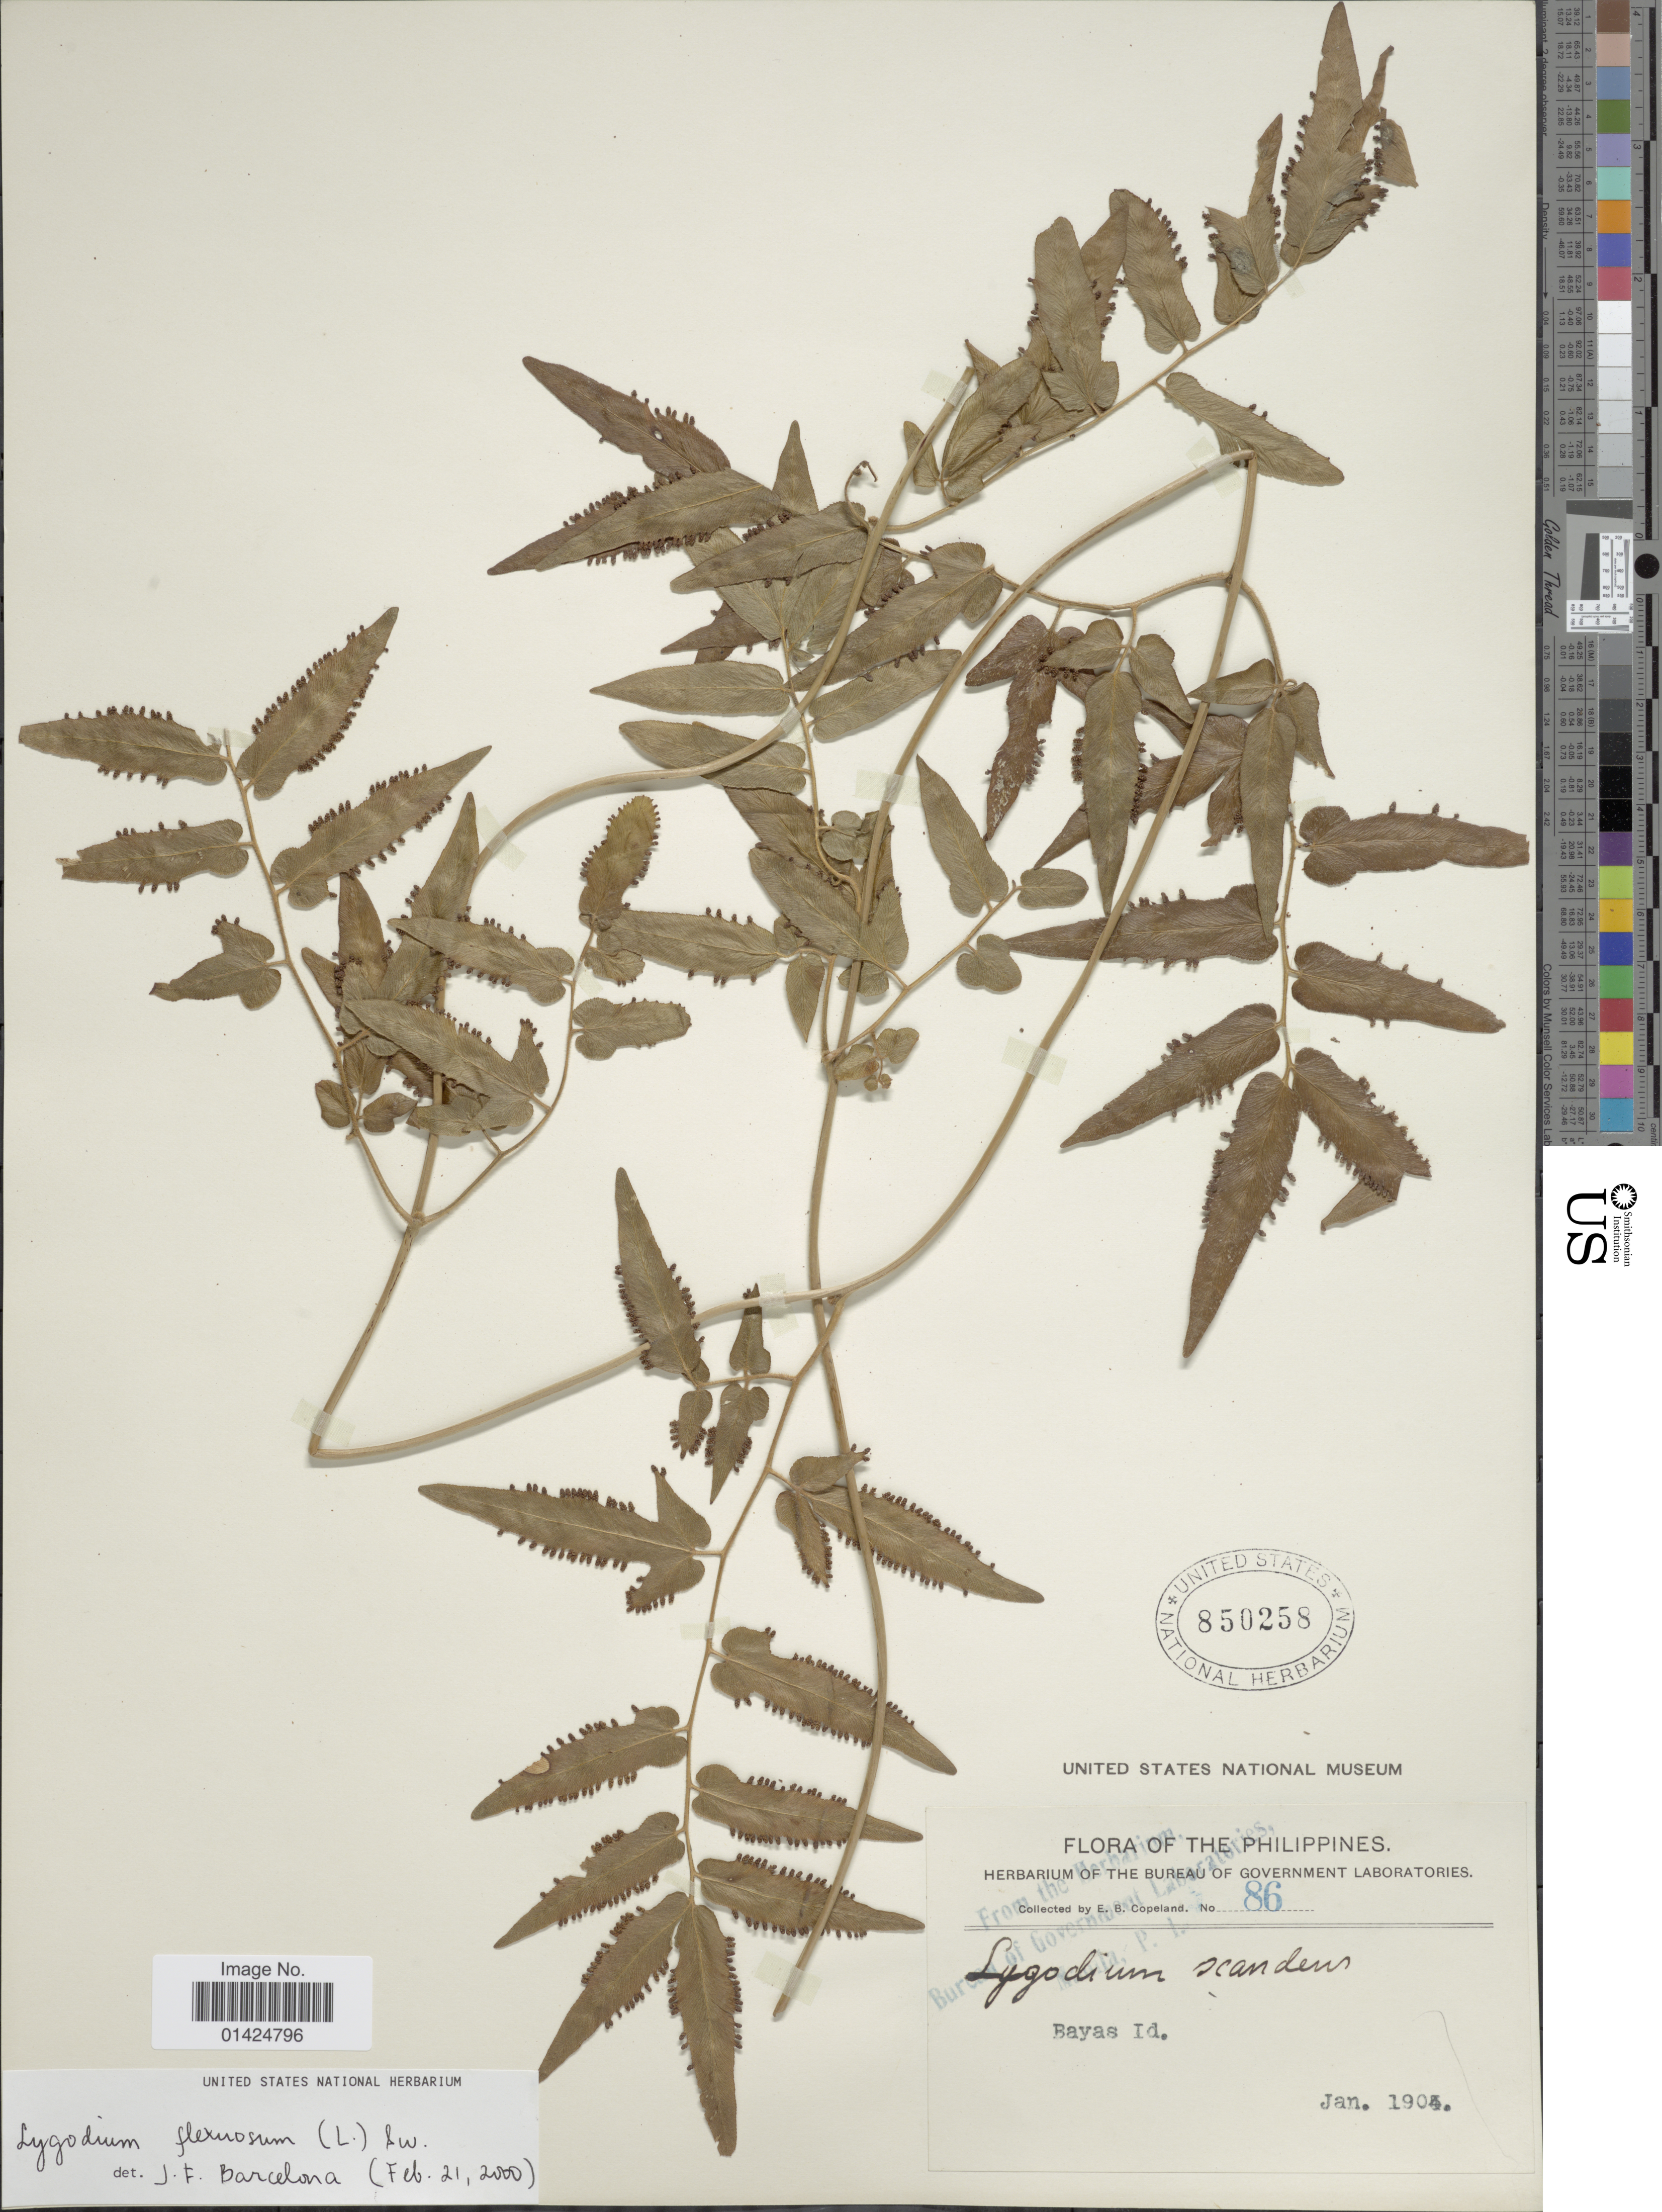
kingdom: Plantae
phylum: Tracheophyta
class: Polypodiopsida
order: Schizaeales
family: Lygodiaceae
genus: Lygodium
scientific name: Lygodium flexuosum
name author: Sw.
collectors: E. B. Copeland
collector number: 86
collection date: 1904-01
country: Philippines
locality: Bayas Id.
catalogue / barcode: US 850258